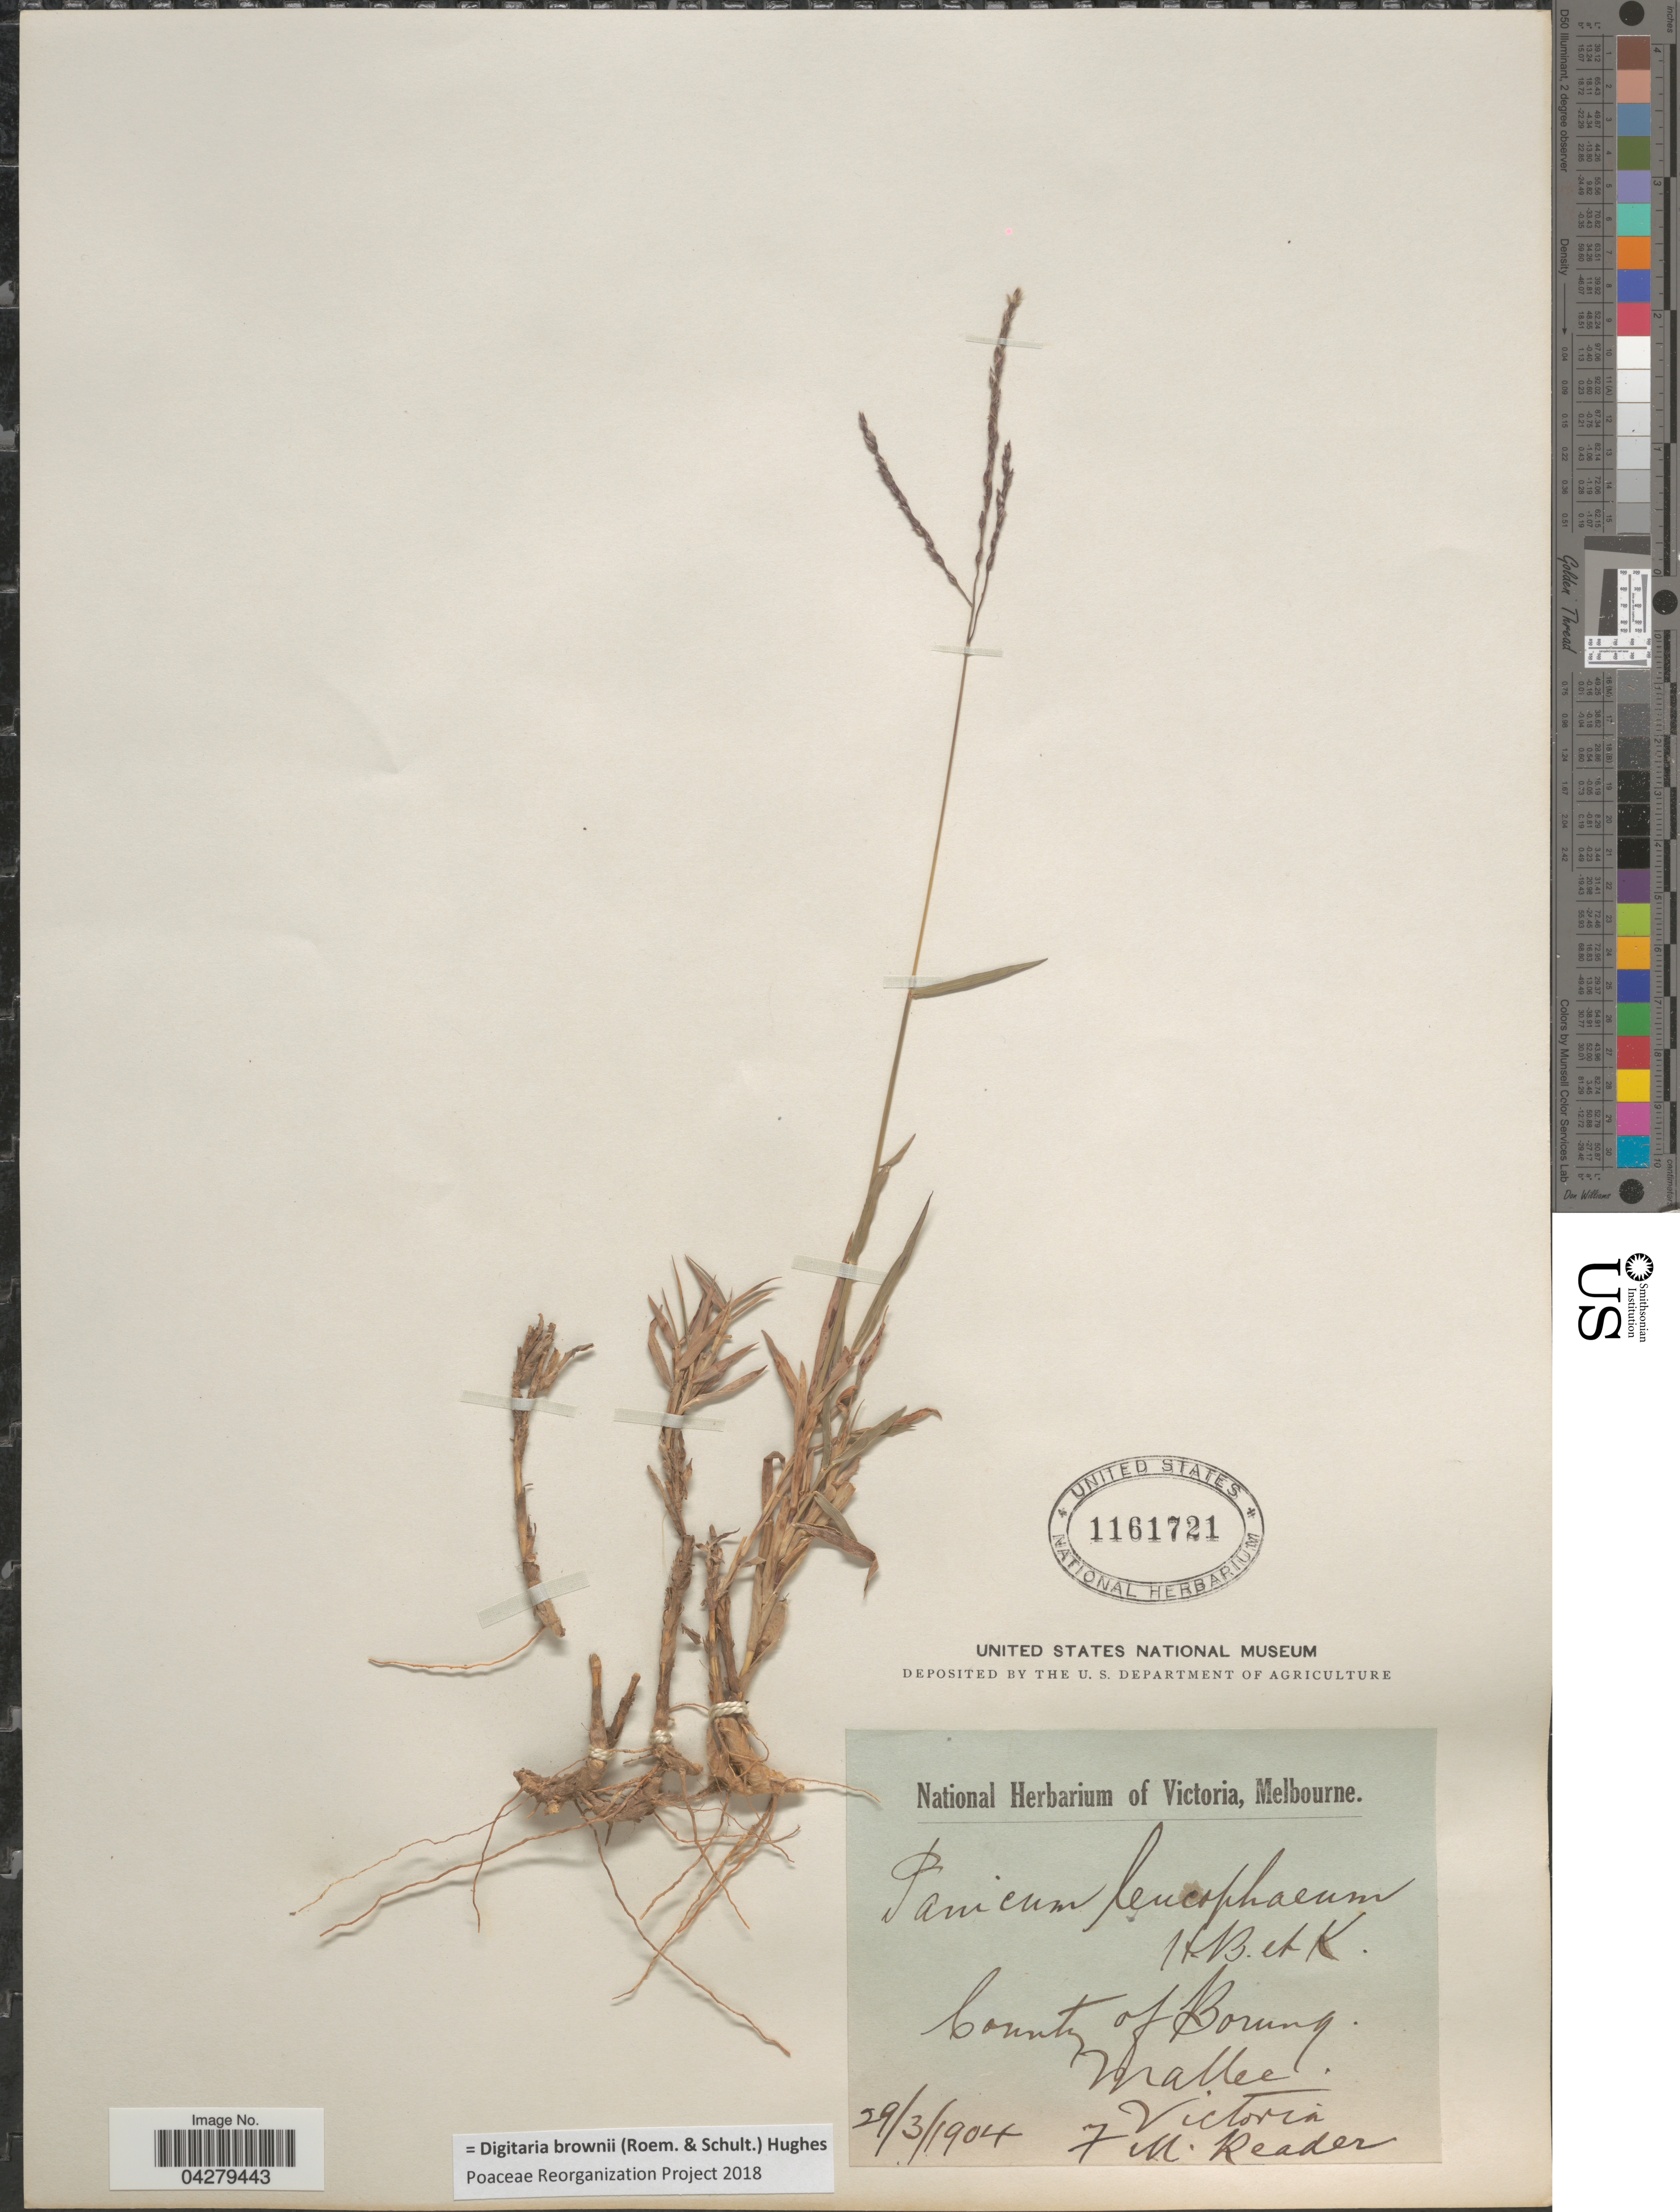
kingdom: Plantae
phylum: Tracheophyta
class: Liliopsida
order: Poales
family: Poaceae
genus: Digitaria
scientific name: Digitaria brownii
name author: (Roem. & Schult.) Hughes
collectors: F. Reader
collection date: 1904-03-29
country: Australia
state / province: Victoria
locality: County of Borung. Mallee. Victoria.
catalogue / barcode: US 1161721